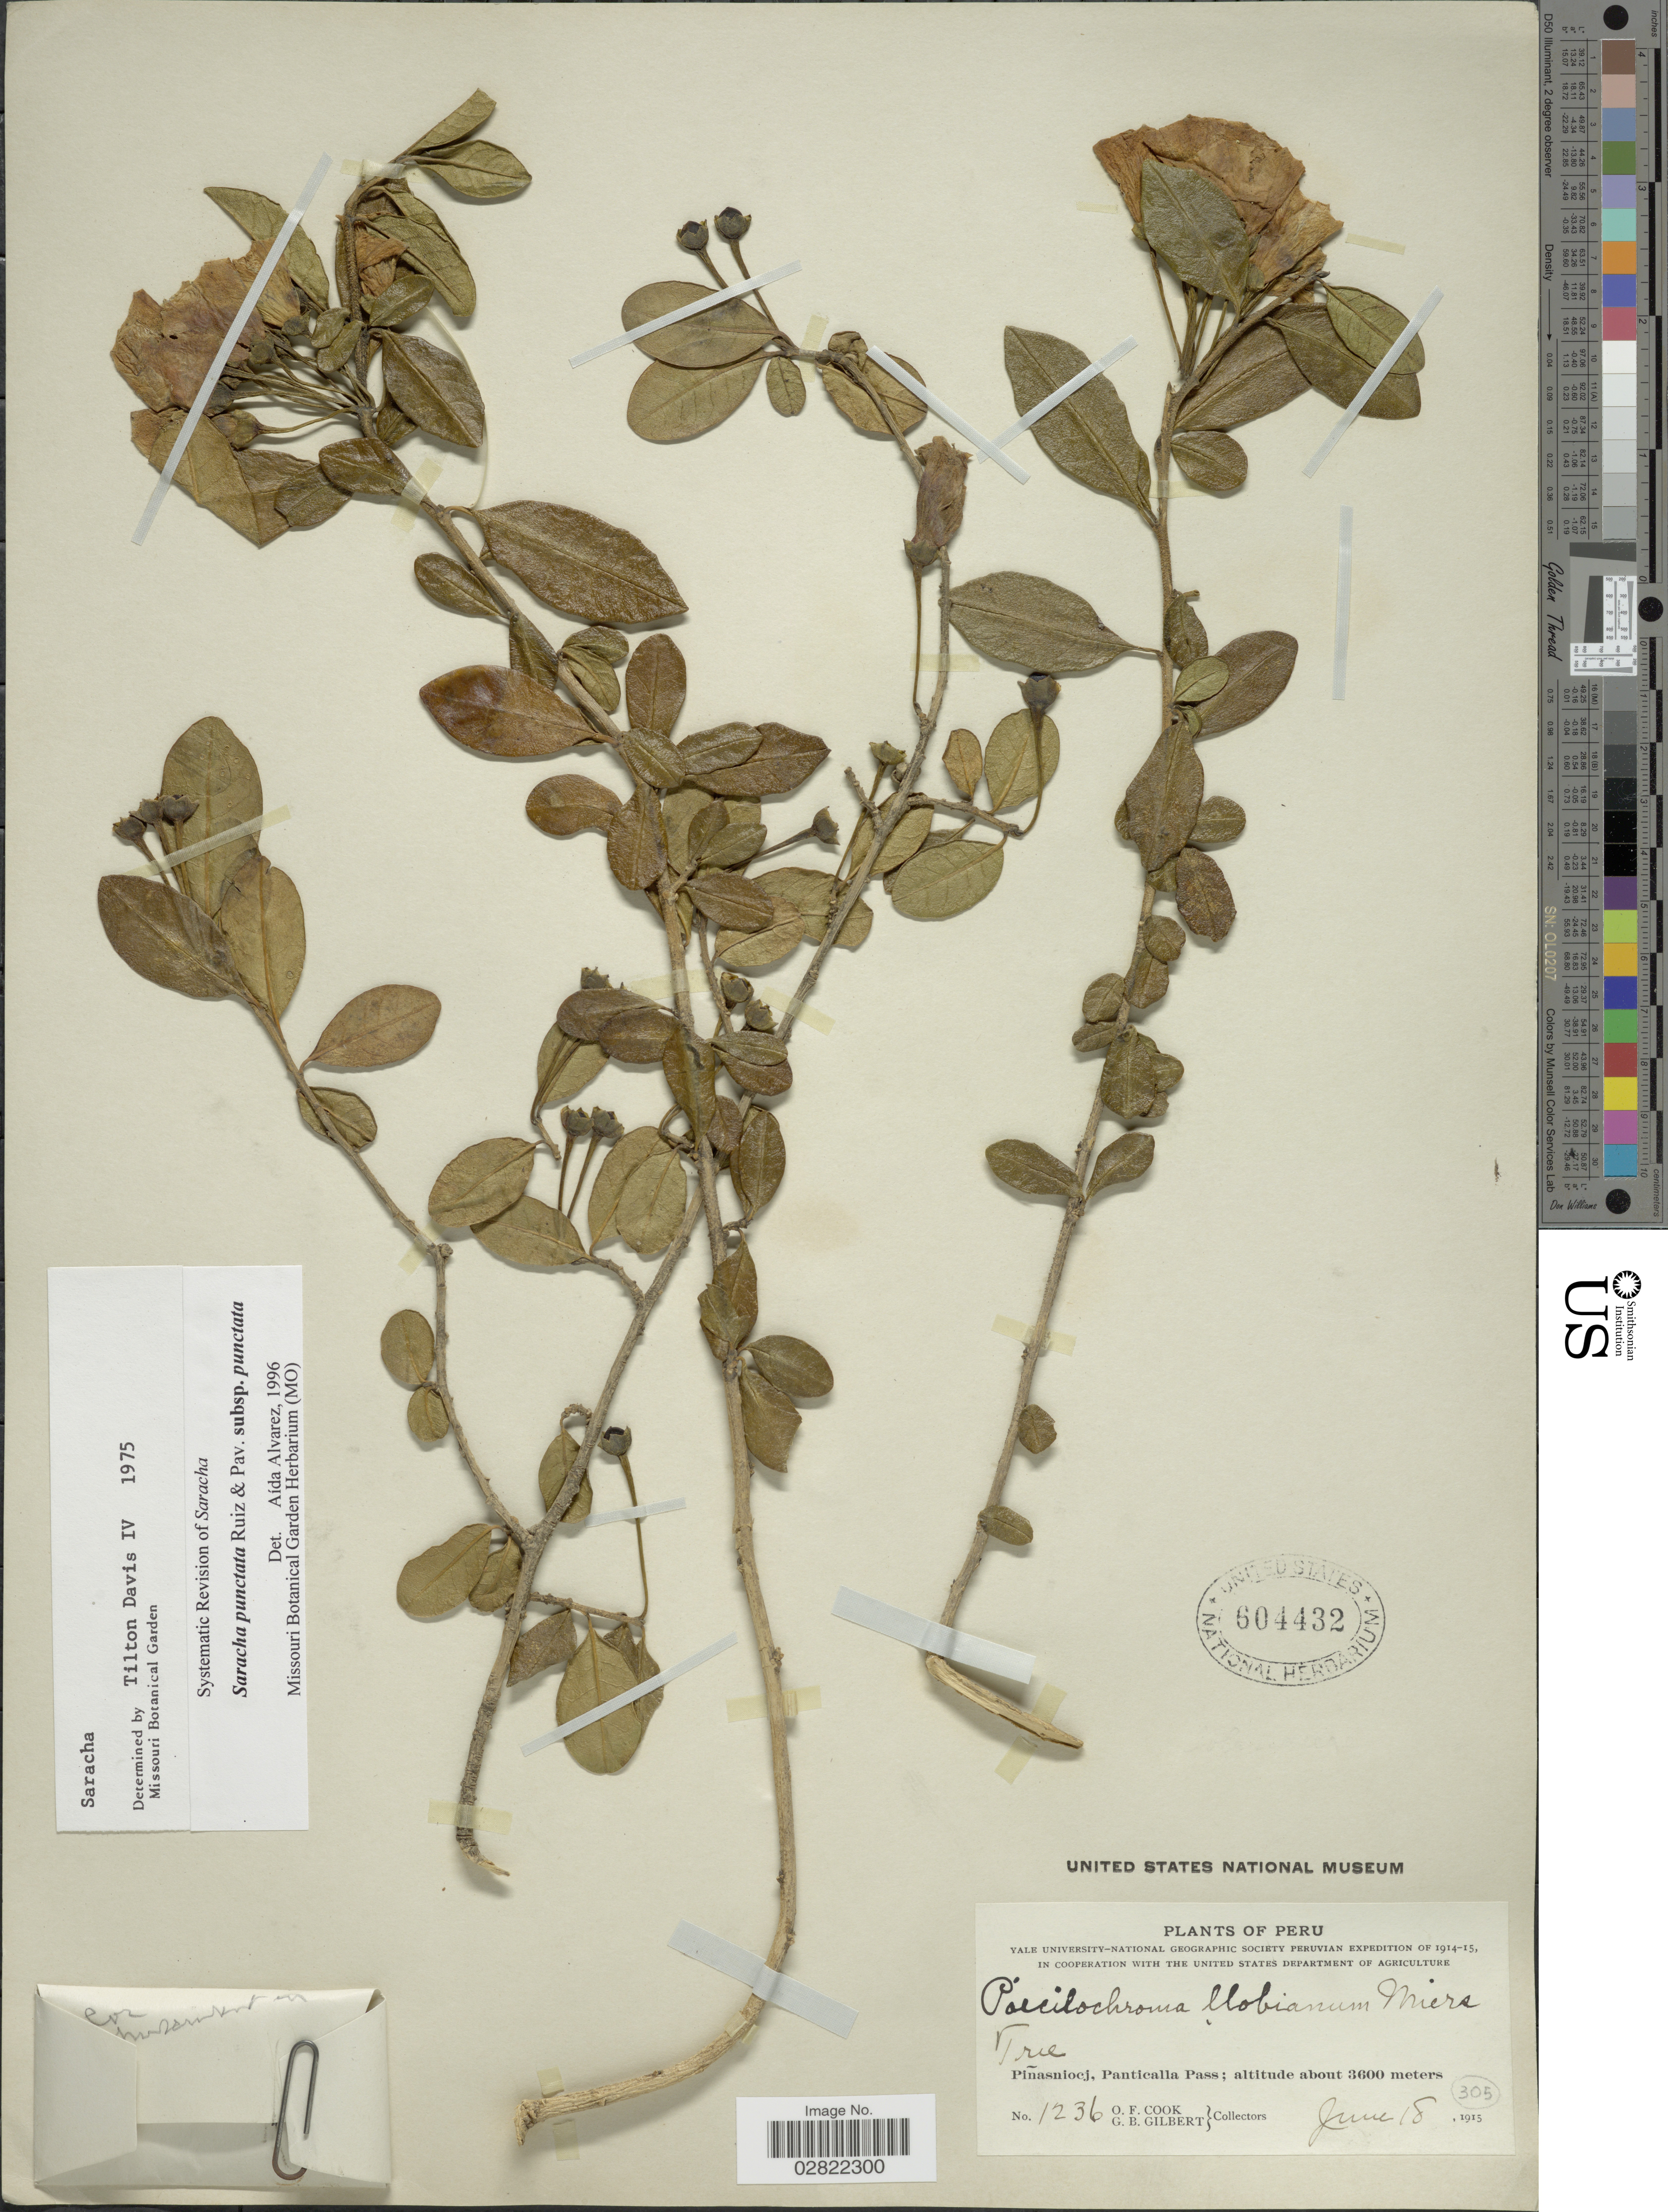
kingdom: Plantae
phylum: Tracheophyta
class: Magnoliopsida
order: Solanales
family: Solanaceae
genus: Saracha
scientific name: Saracha punctata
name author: Ruiz & Pav.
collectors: O. F. Cook & G. B. Gilbert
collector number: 1236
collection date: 1915-06-18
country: Peru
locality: Piñasniocj, Panticalla Pass.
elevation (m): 3600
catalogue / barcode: US 604432